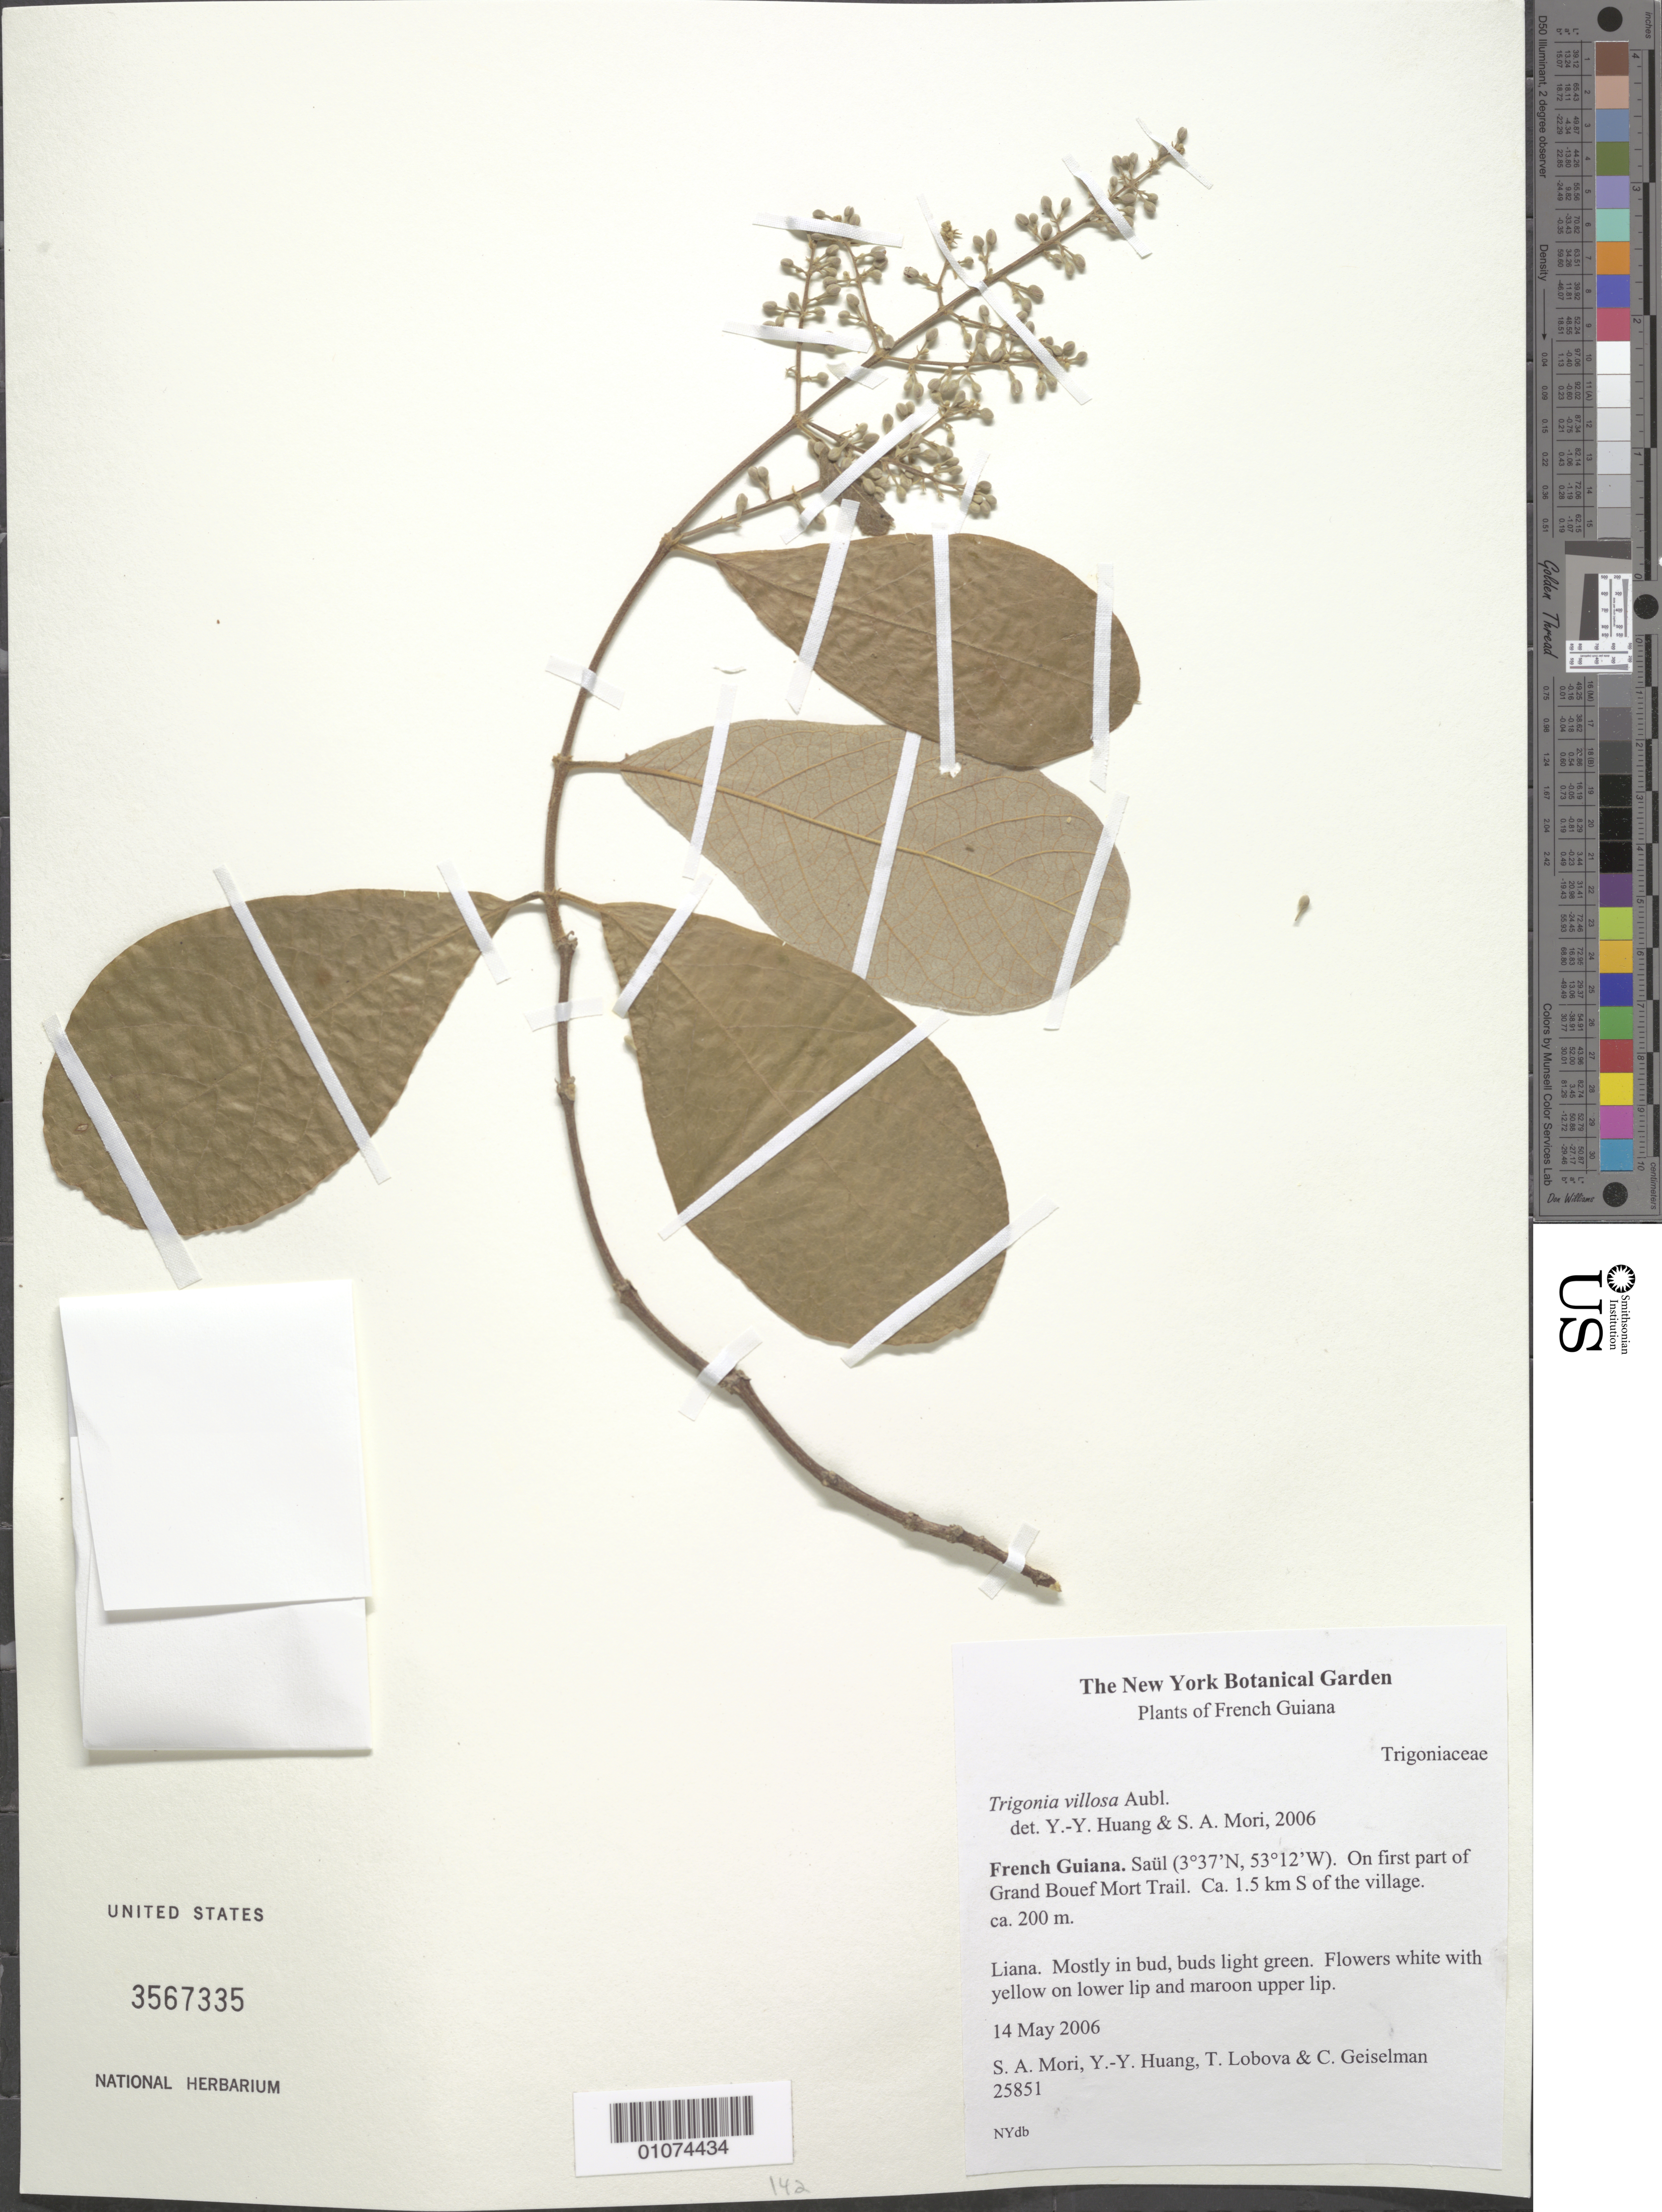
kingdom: Plantae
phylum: Tracheophyta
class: Magnoliopsida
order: Malpighiales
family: Trigoniaceae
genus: Trigonia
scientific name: Trigonia villosa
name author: Aubl.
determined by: Huang, Y. Y.; Mori, Scott A.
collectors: S. Mori, Y. Huang, T. Lobova & C. Geiselman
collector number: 25851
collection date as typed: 14-May-06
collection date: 2006-05-14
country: French Guiana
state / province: Saint-Laurent-du-Maroni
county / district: Saül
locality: On the first part of Grand Bouef Mort Trail. Ca. 1.5 km S of the village.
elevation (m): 200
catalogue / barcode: US 3567335